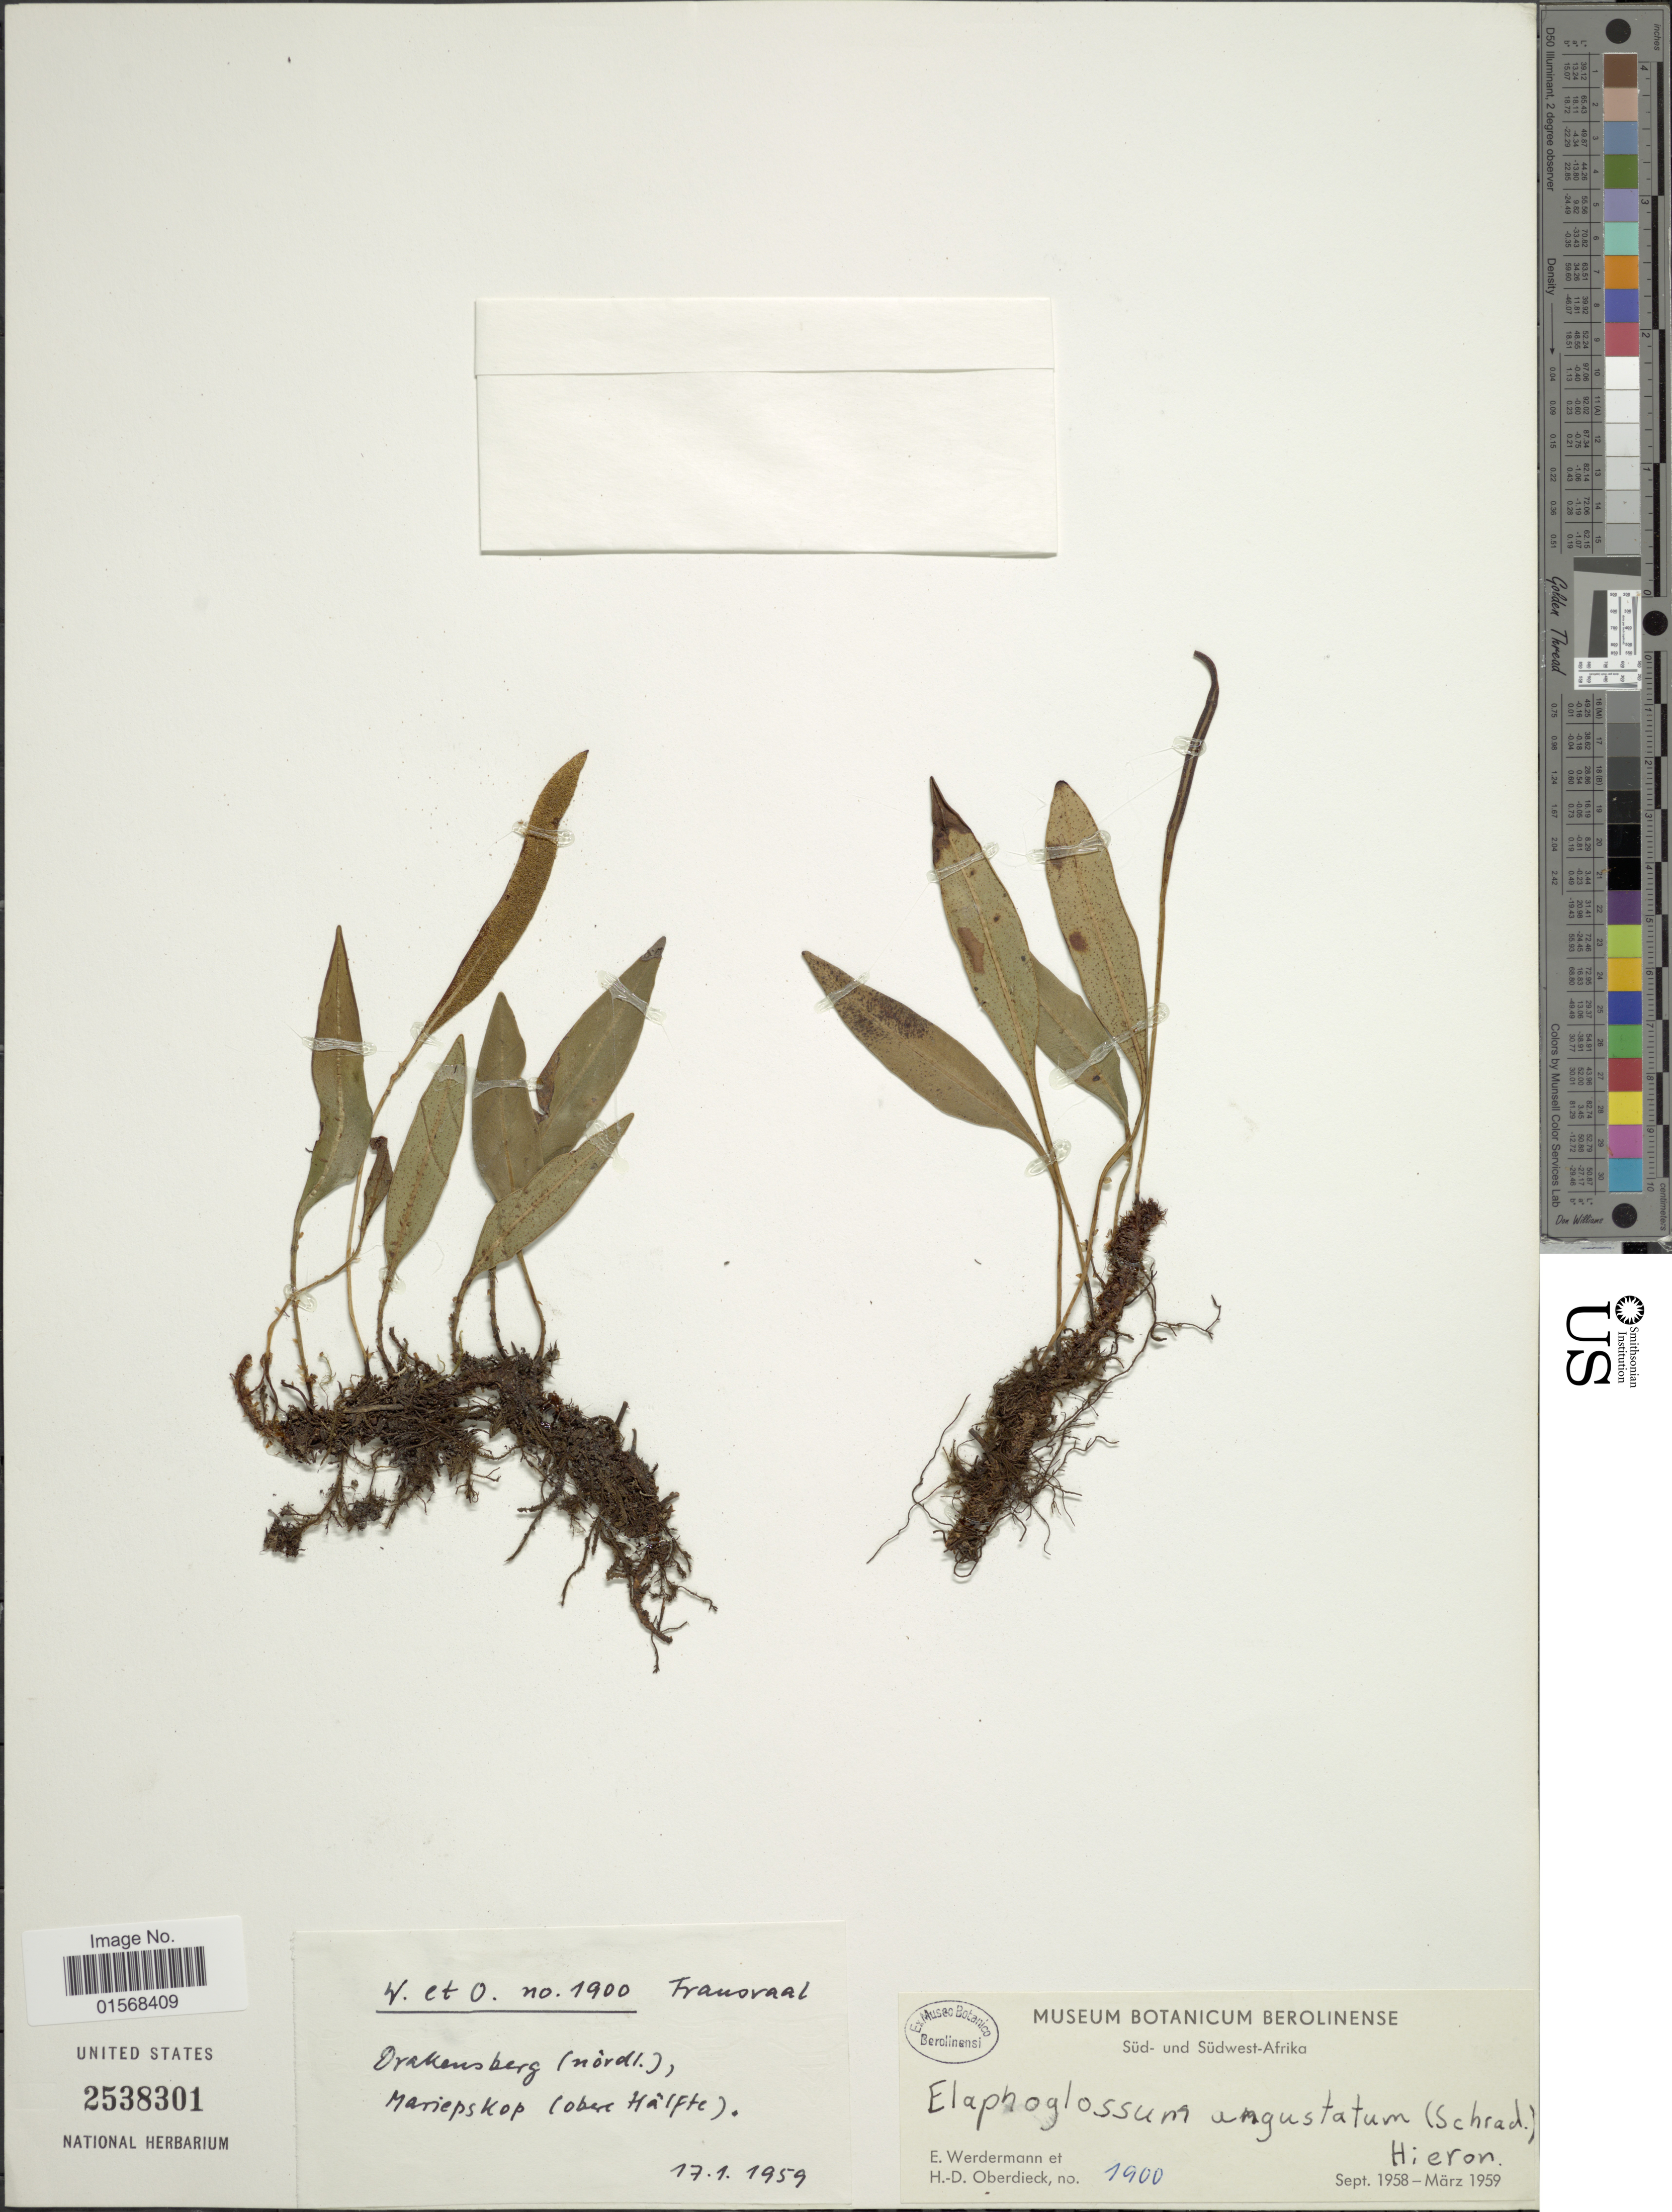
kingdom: Plantae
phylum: Tracheophyta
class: Polypodiopsida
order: Polypodiales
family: Dryopteridaceae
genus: Elaphoglossum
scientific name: Elaphoglossum angustatum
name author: (Schrad.) Hieron.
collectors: E. Werdermann & H. Oberdieck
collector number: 1900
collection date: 1959-01-17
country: South Africa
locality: Sud-und Sudwest Afrika. Transvaal, Drakensberg(nordl.) Mariepskop (obere Halfte).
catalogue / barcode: US 2538301